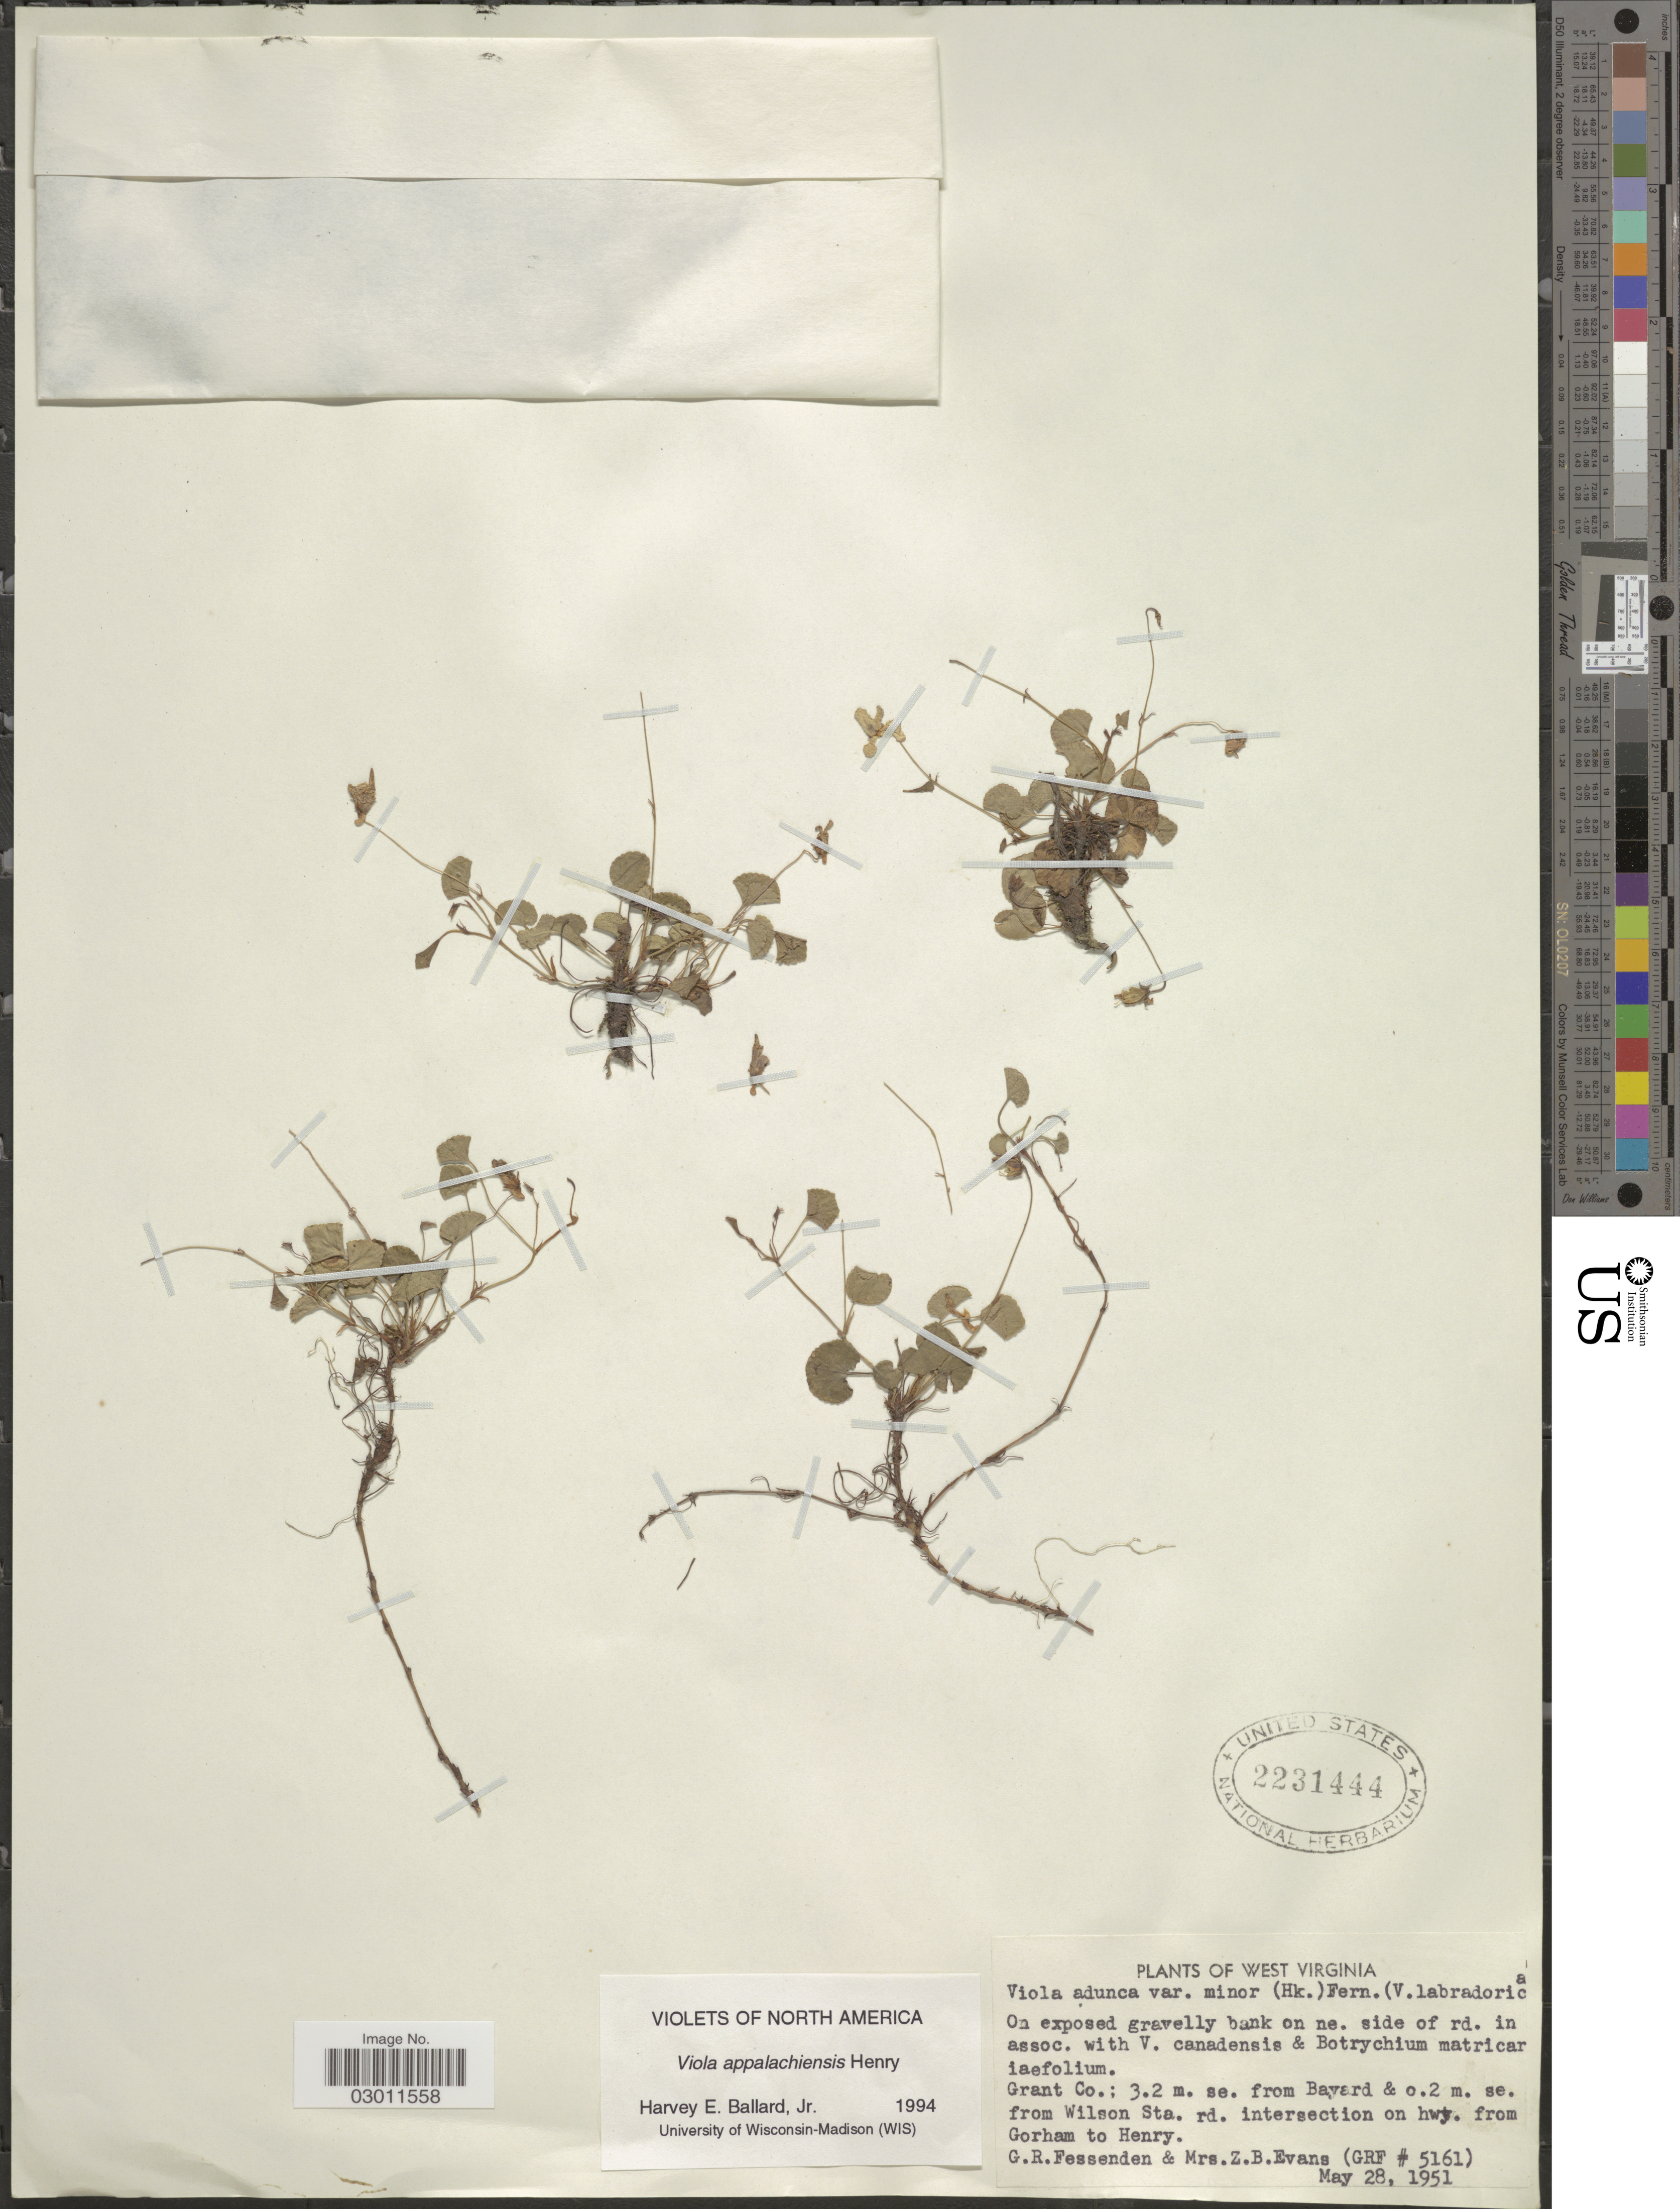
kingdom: Plantae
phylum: Tracheophyta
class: Magnoliopsida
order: Malpighiales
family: Violaceae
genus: Viola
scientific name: Viola appalachiensis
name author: L.K. Henry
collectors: G. Fessenden & Z. Evans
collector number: GRF5161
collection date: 1951-05-28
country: United States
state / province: West Virginia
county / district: Grant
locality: Grant Co.: 3.2 m se. from Bayard & 0.2 m. se. from Wilson Sta. rd. intersection on hwy. from Gorham to Henry.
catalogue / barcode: US 2231444